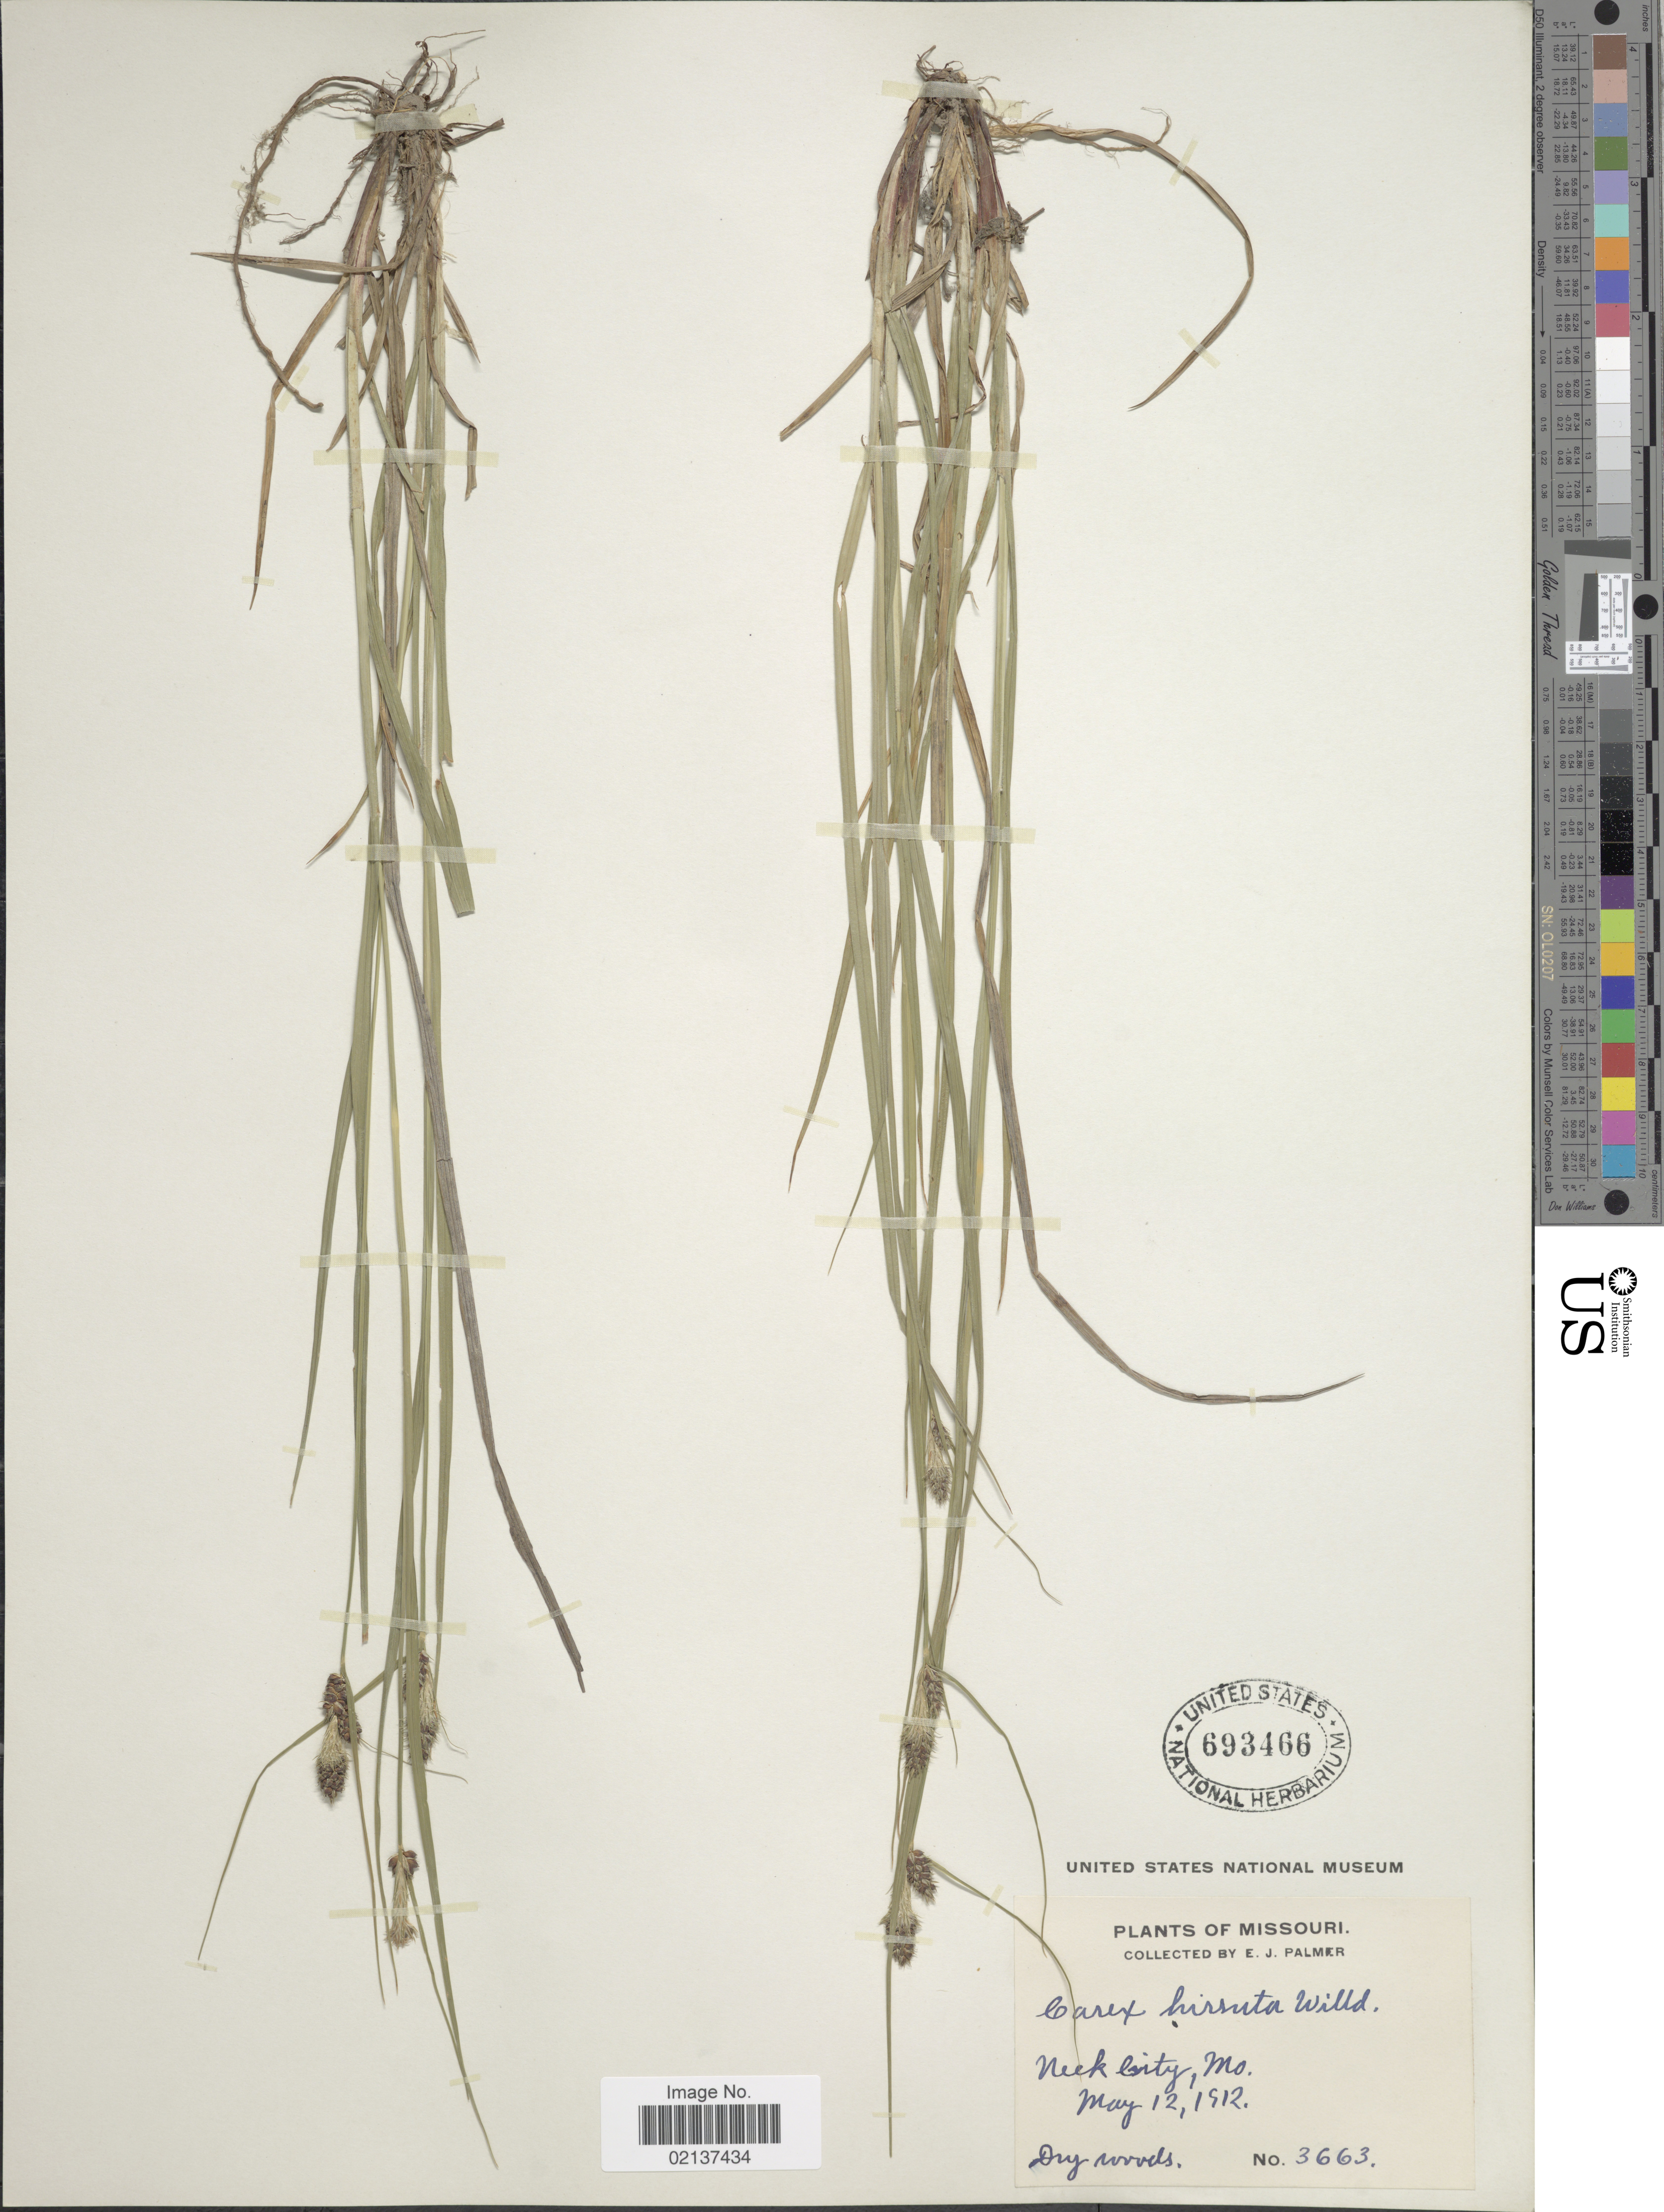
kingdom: Plantae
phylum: Tracheophyta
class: Liliopsida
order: Poales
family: Cyperaceae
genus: Carex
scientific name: Carex hirsutella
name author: Mack.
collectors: E. J. Palmer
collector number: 3663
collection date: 1912-05-12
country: United States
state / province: Missouri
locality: Neck City, Mo.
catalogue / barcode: US 693466